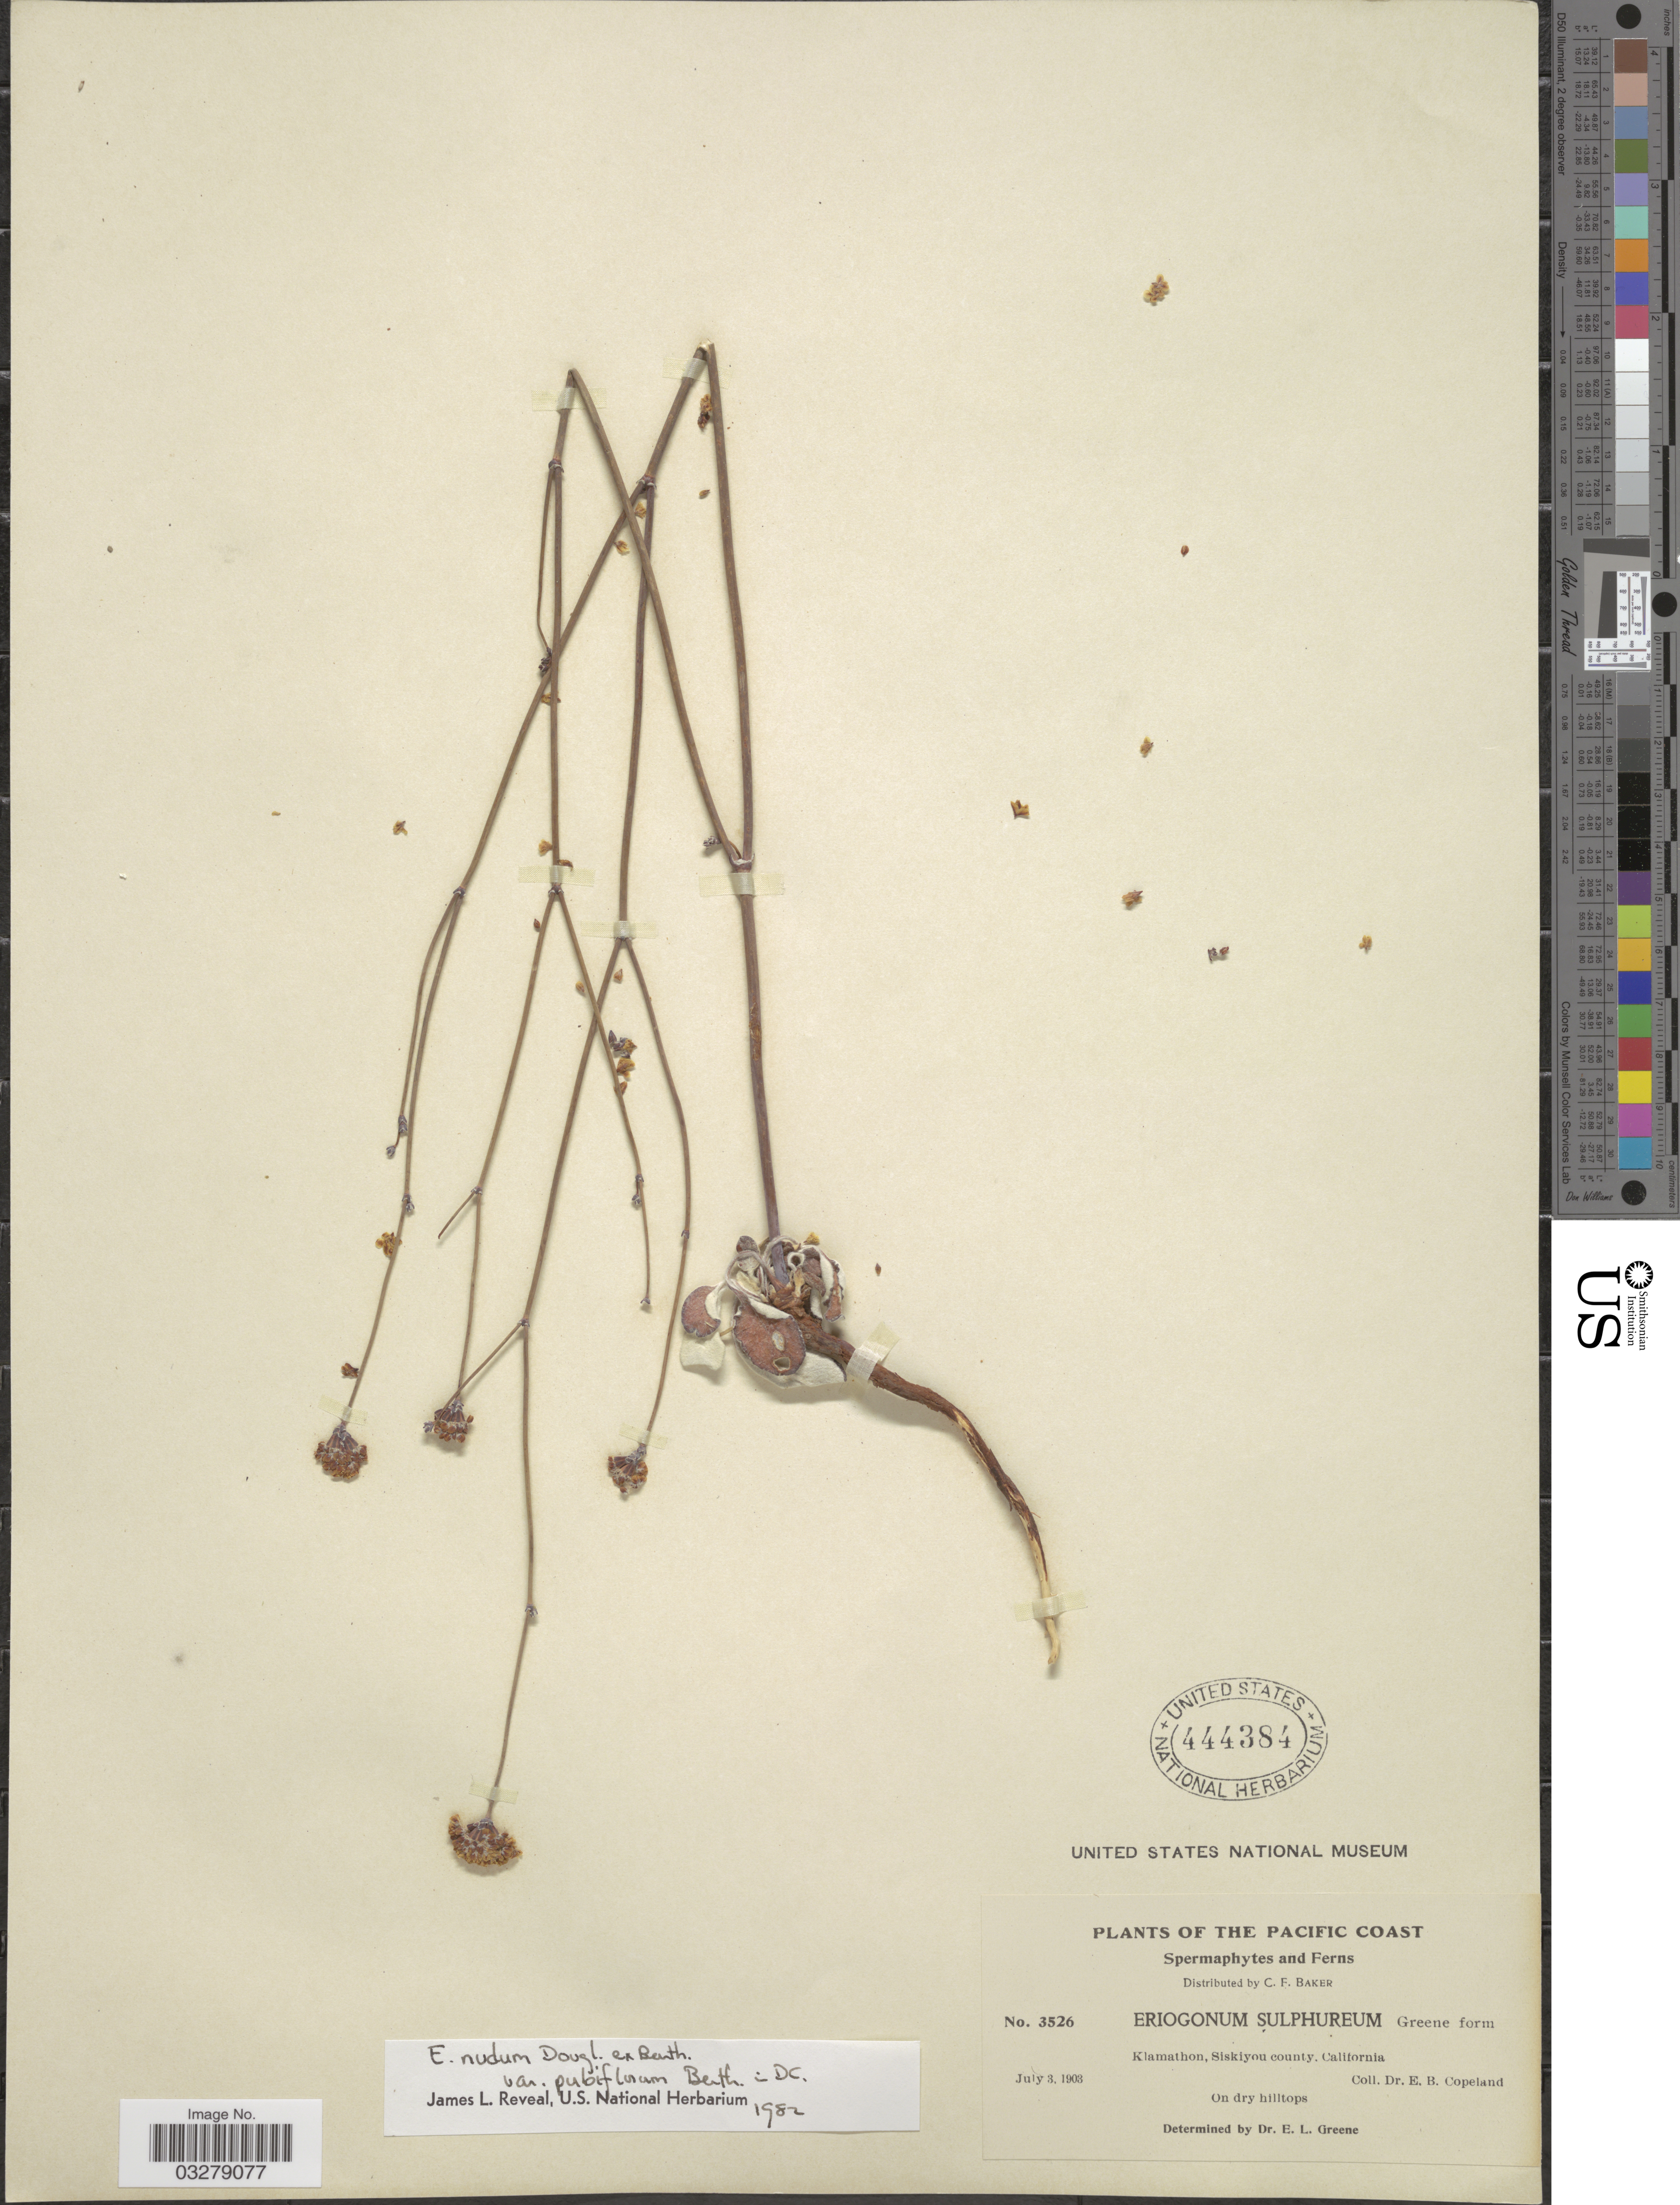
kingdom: Plantae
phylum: Tracheophyta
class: Magnoliopsida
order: Caryophyllales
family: Polygonaceae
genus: Eriogonum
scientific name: Eriogonum nudum var. pubiflorum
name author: Benth. in DC.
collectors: E. B. Copeland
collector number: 3526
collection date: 1903-07-03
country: United States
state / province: California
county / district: Siskiyou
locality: The Pacific Coast, Klamathon, Siskiyou county.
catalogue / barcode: US 444384